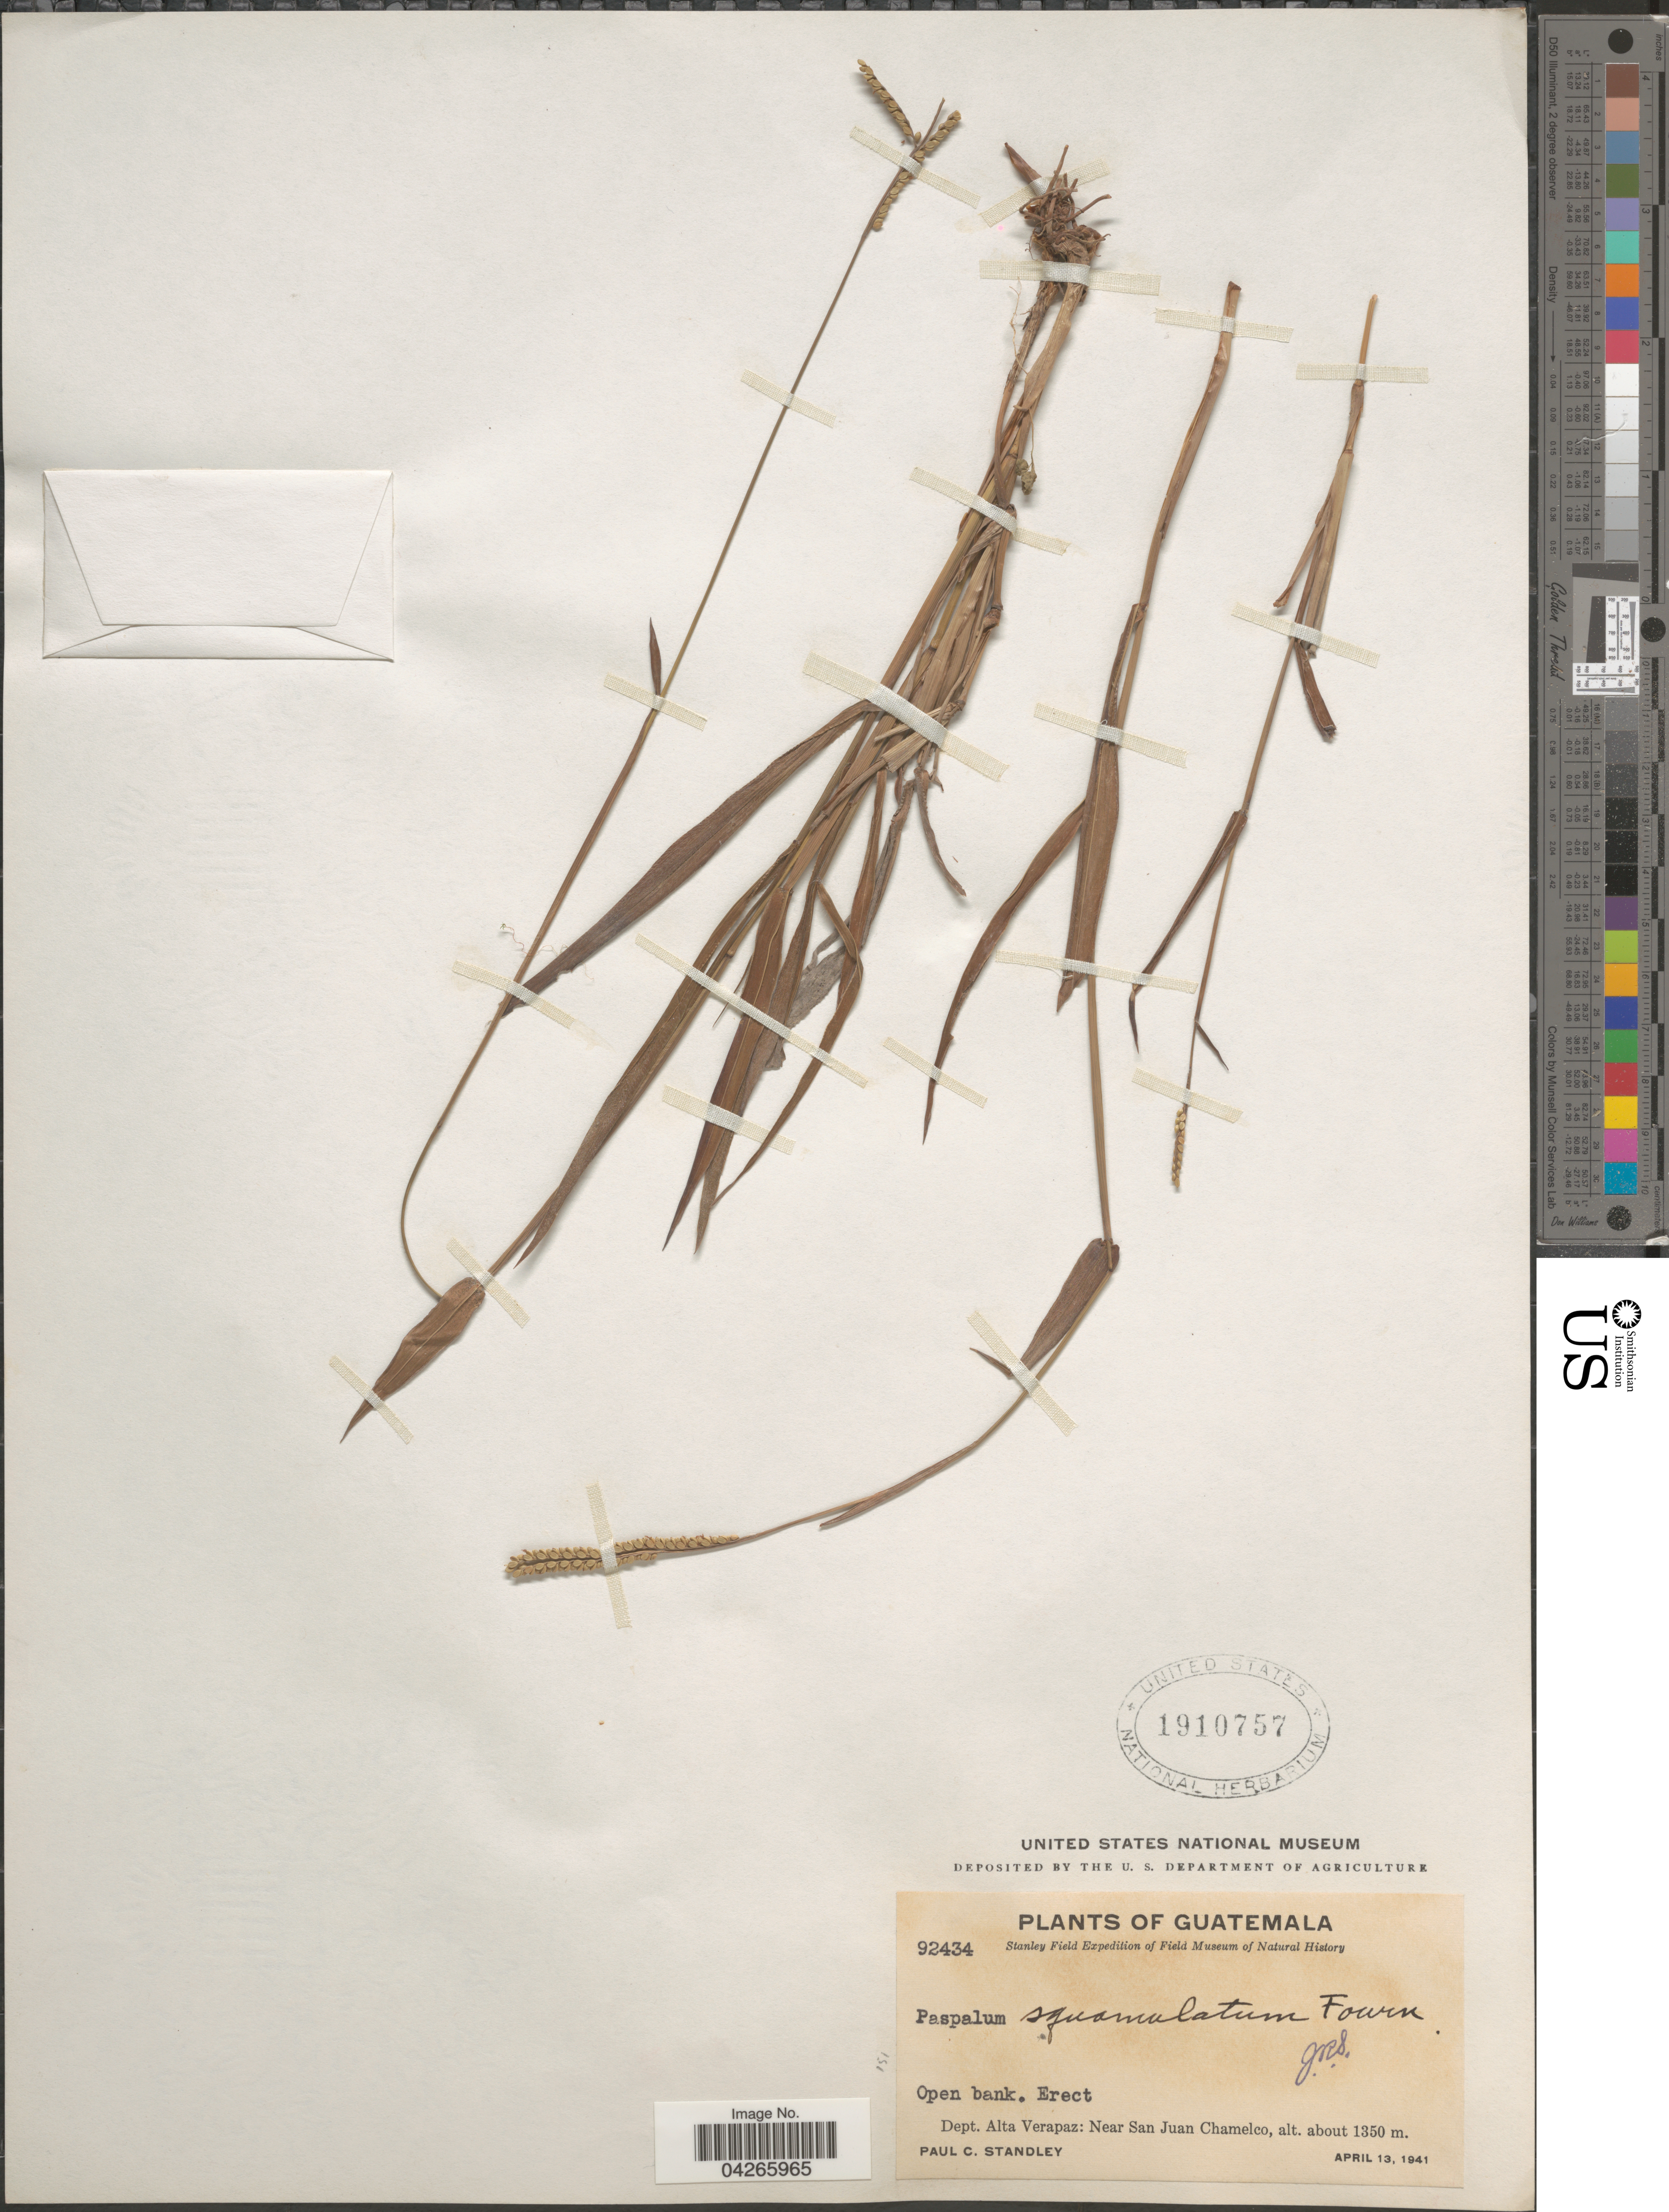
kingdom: Plantae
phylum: Tracheophyta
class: Liliopsida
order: Poales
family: Poaceae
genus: Paspalum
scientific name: Paspalum squamulatum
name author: E. Fourn.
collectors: P. C. Standley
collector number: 92434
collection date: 1941-04-13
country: Guatemala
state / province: Alta Verapaz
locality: Stanley Field Expedition. Dept. Alta Verapaz: Near San Juan Chamelco.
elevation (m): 1350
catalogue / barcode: US 1910757